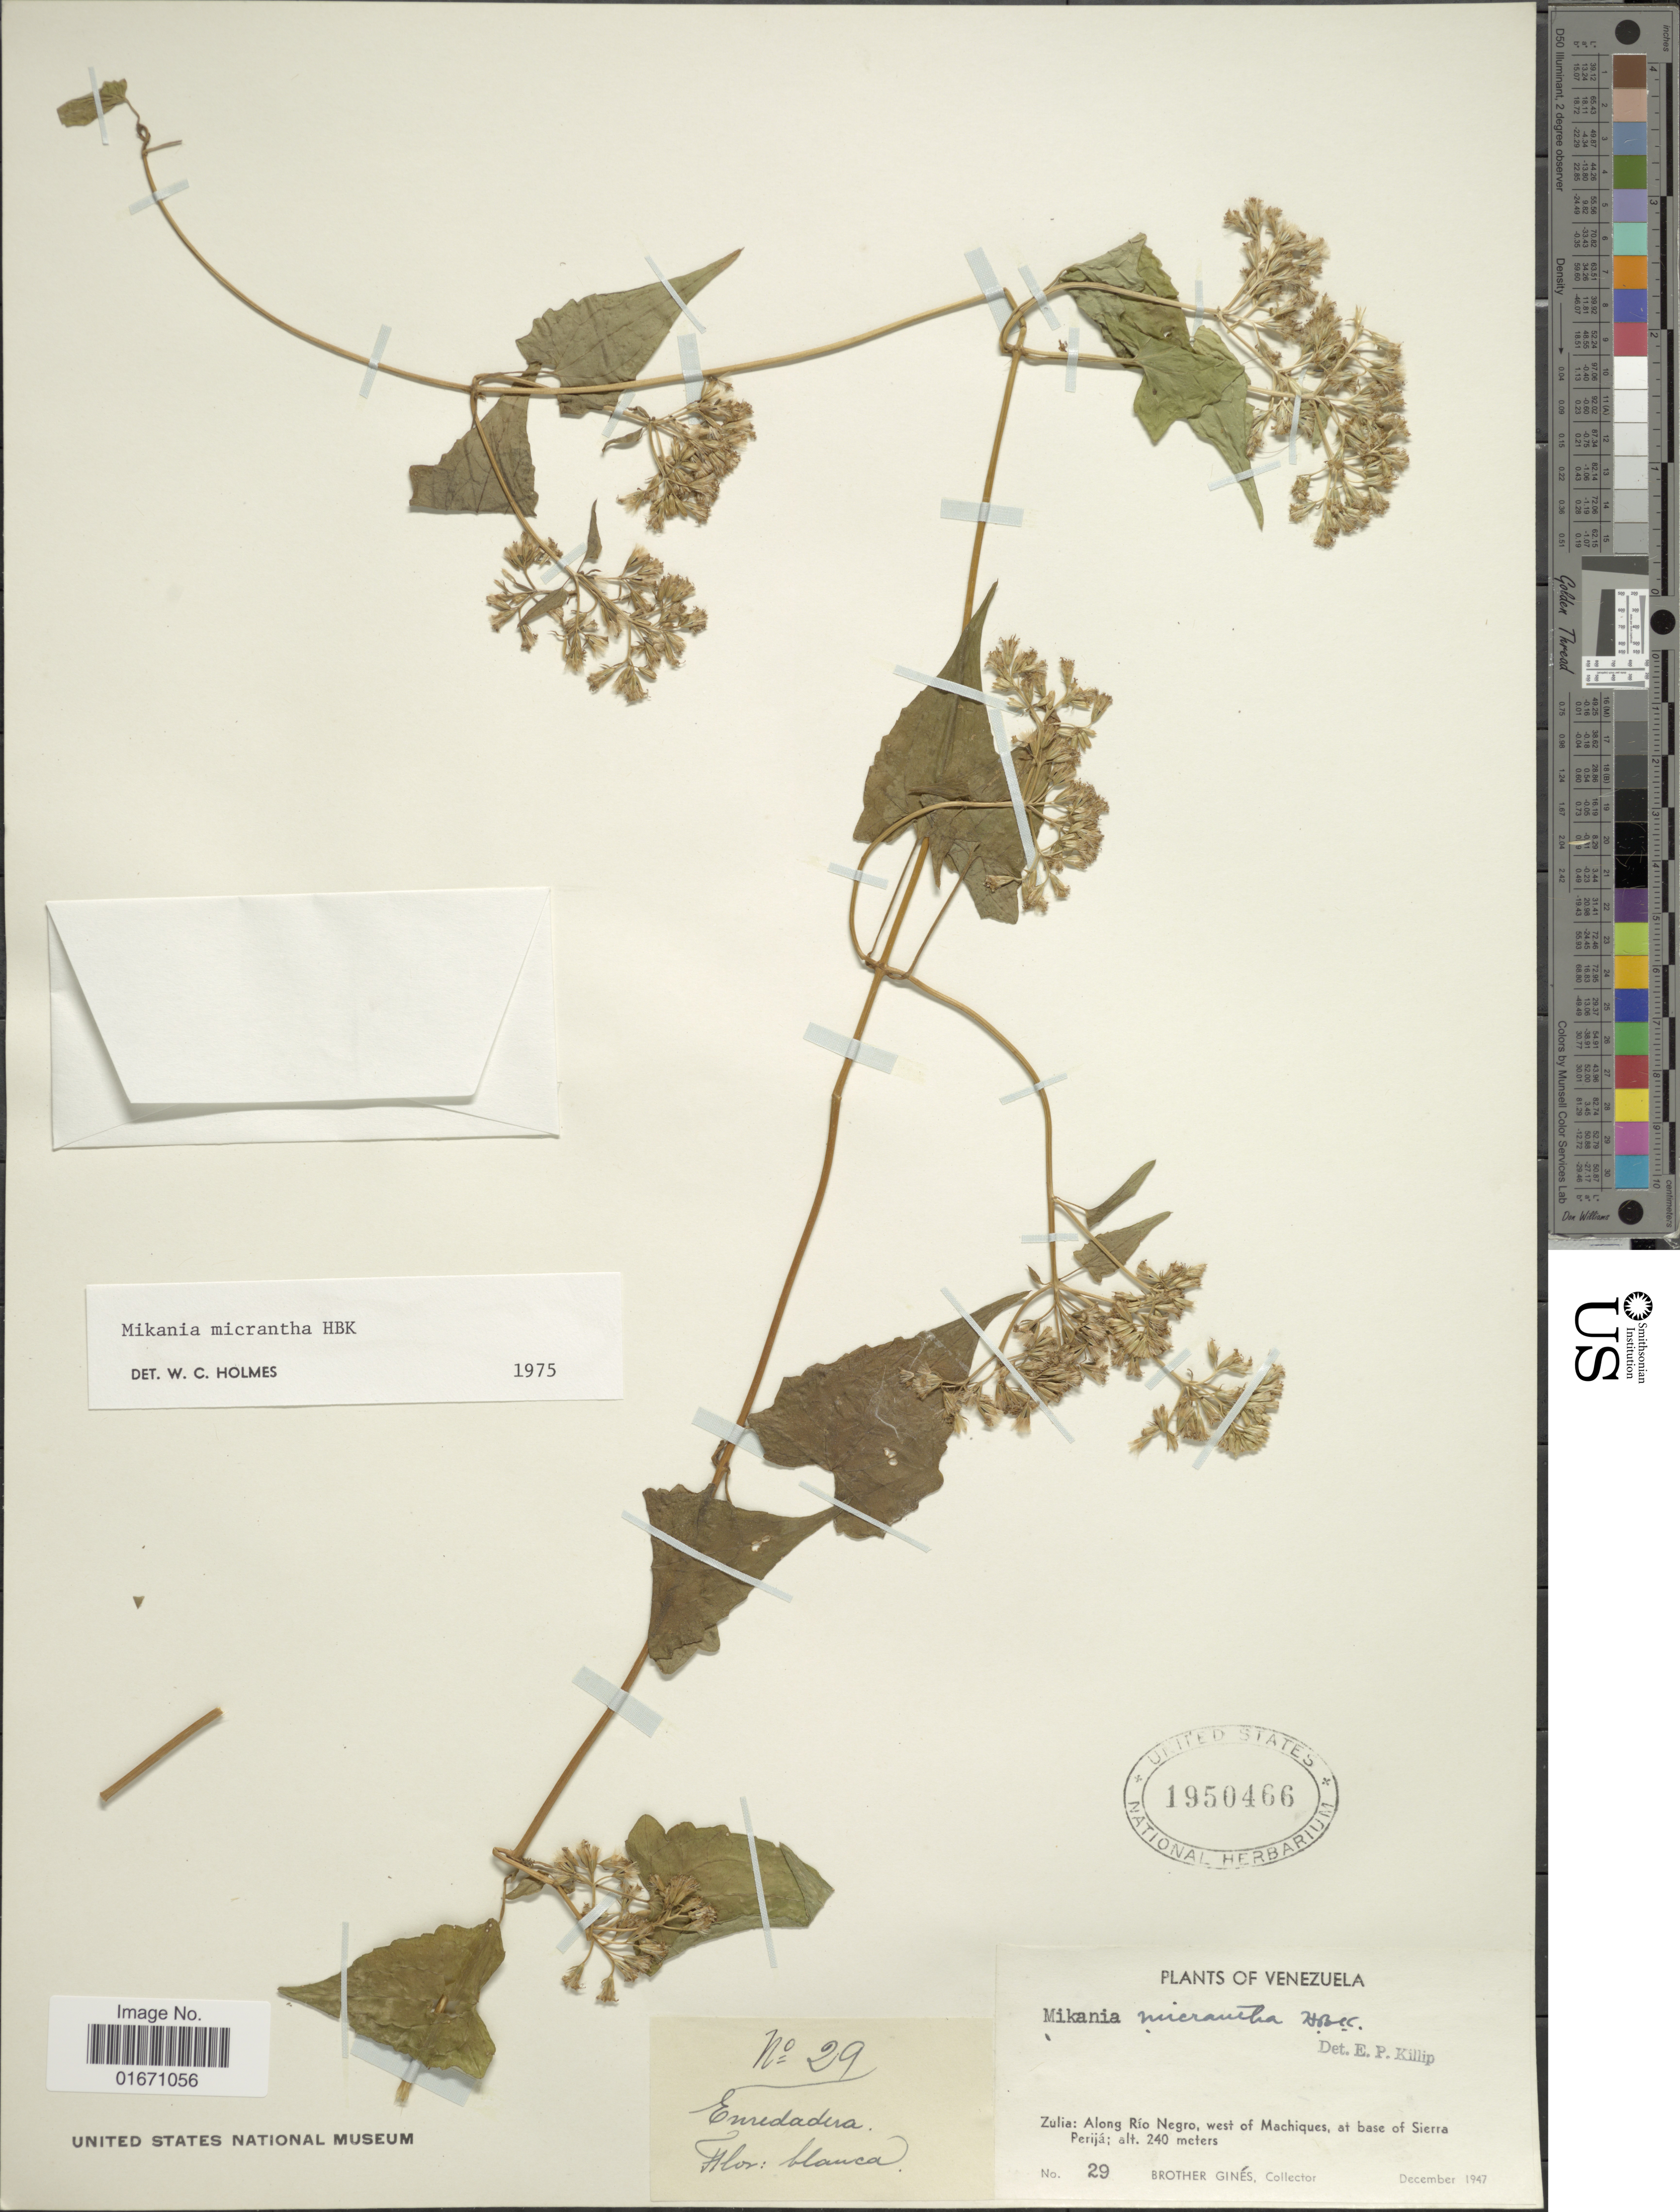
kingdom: Plantae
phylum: Tracheophyta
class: Magnoliopsida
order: Asterales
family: Asteraceae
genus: Mikania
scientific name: Mikania micrantha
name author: Kunth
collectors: Bro. Gines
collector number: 29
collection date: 1947-12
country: Venezuela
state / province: Zulia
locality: Along Rio Negro, west of Machiques, at base of Sierra Perija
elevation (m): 240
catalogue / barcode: US 1950466